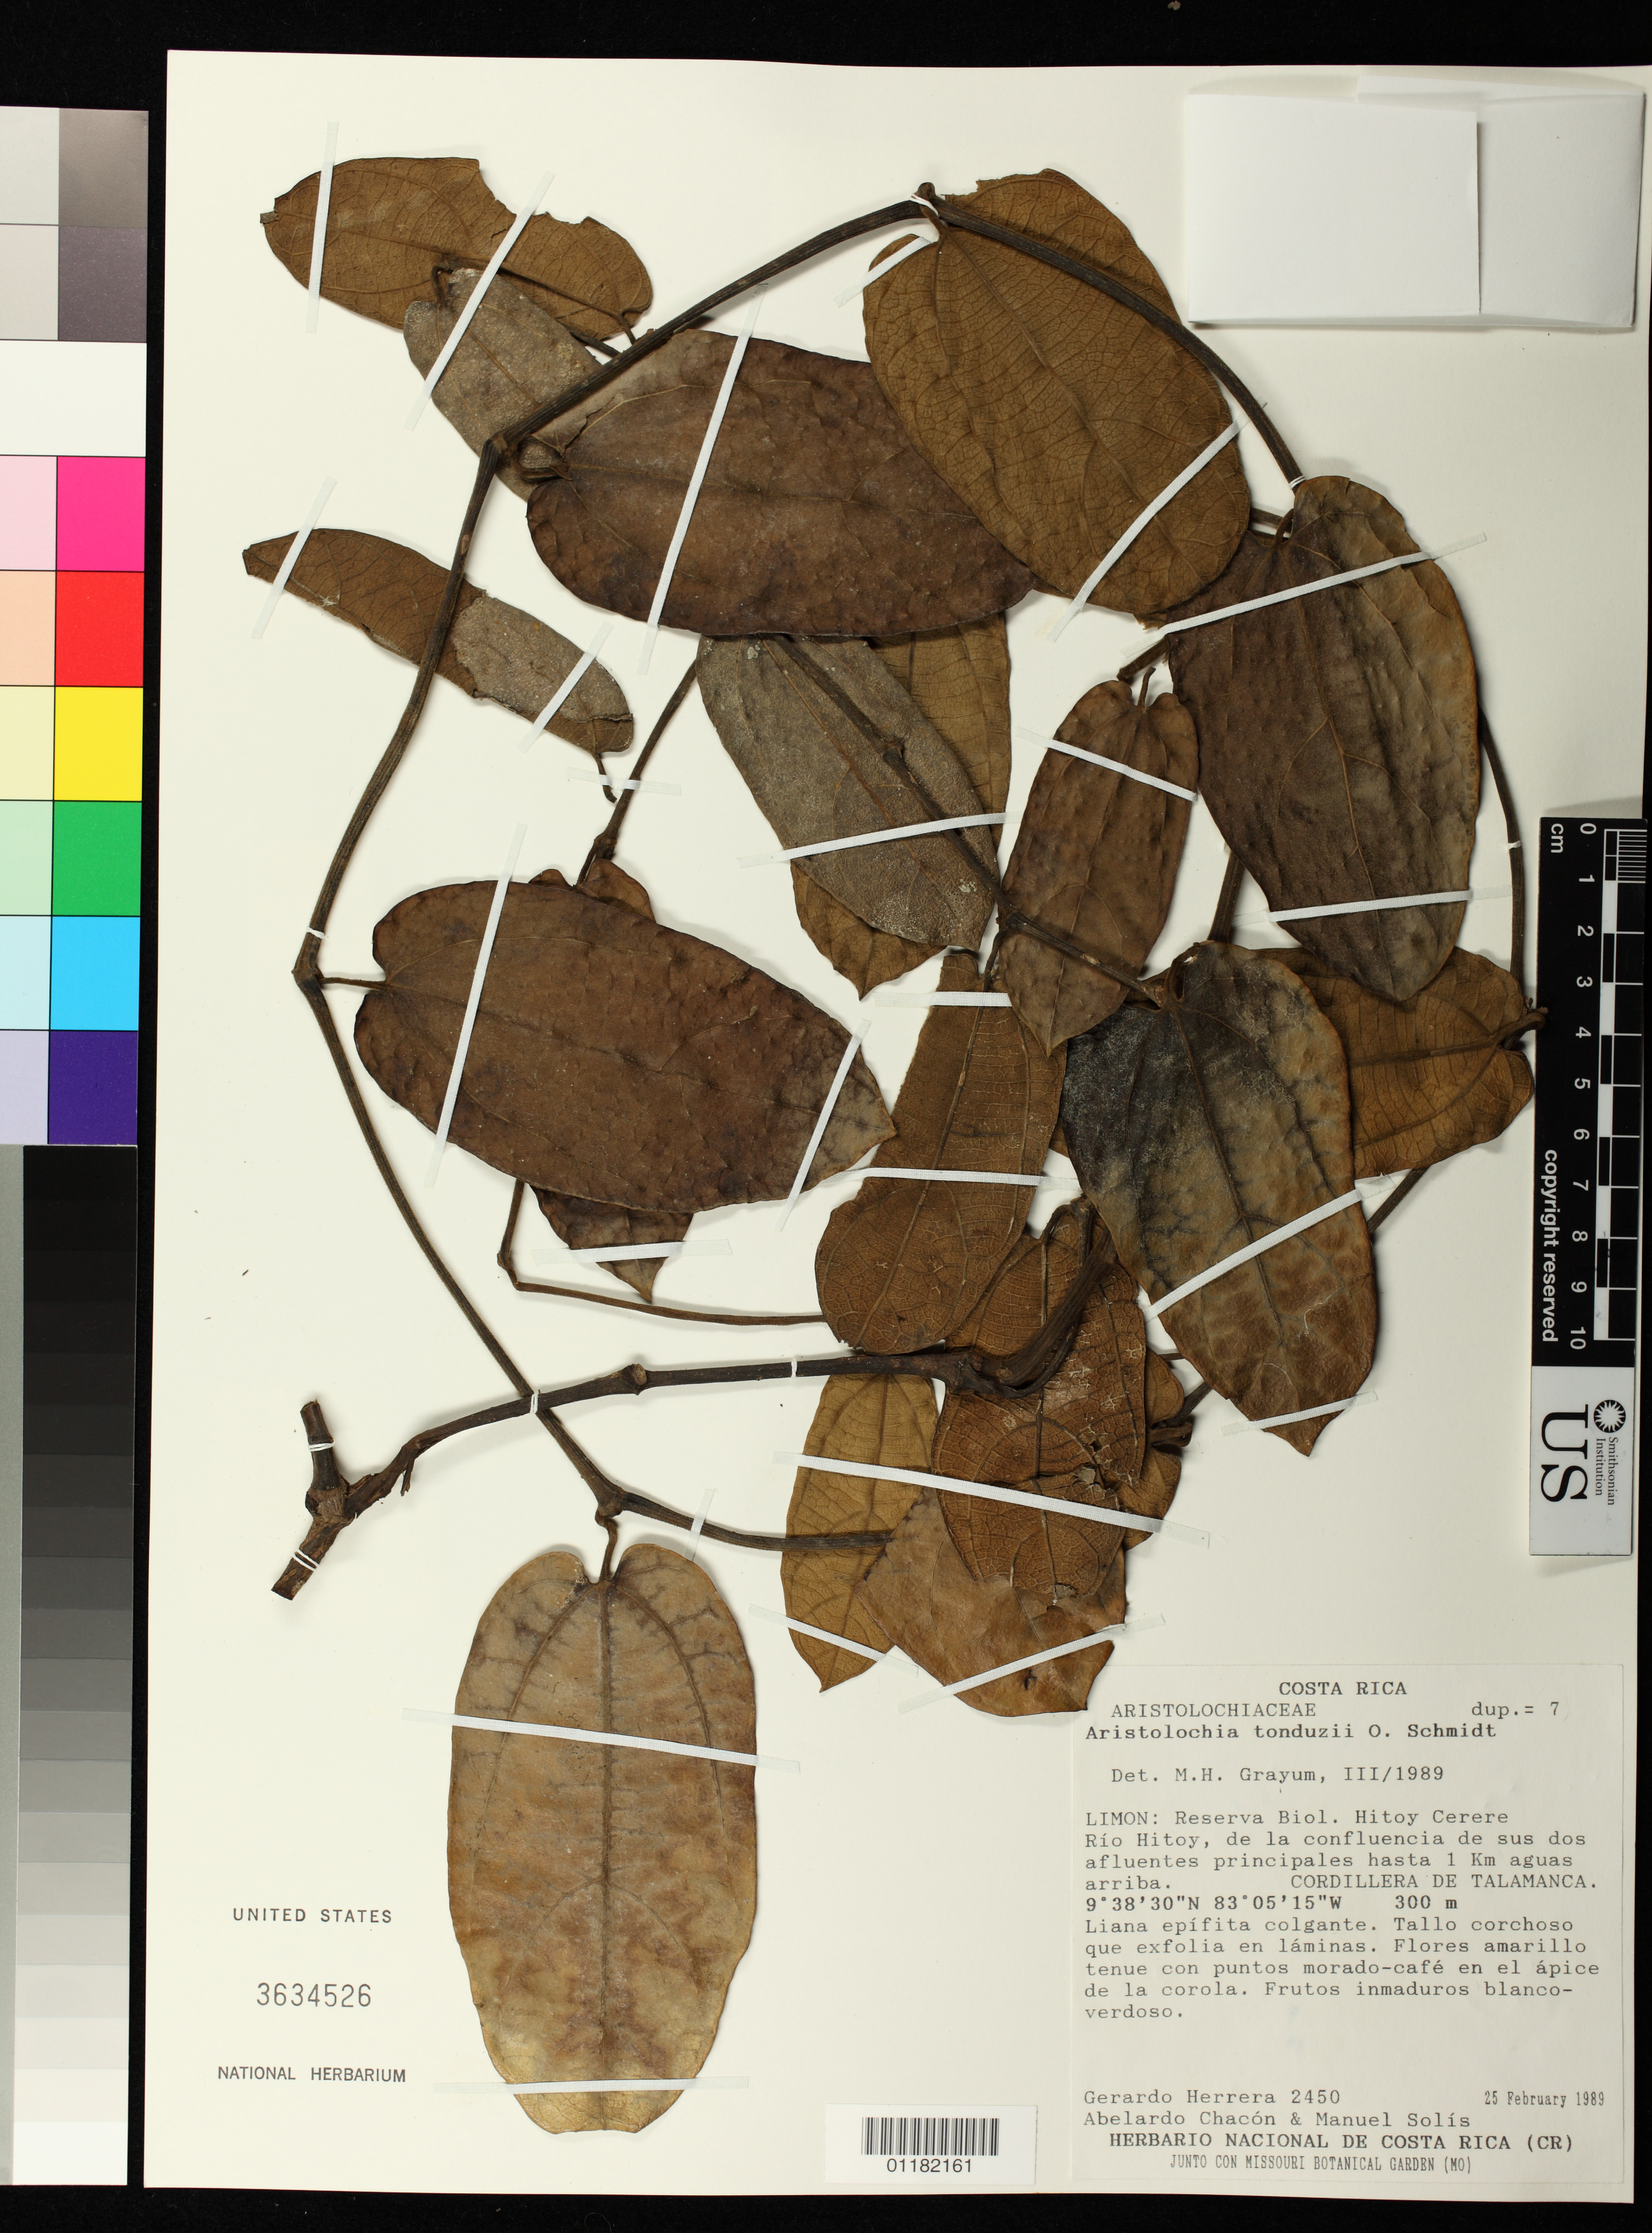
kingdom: Plantae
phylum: Tracheophyta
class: Magnoliopsida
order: Piperales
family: Aristolochiaceae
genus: Aristolochia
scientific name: Aristolochia tonduzii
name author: O.C. Schmidt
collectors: G. Herrera Ch., A. Chacon & M. Solís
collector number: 2450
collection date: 1989-02-25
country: Costa Rica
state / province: Limón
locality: Reserva Biol. Hitoy Cerere Rio Hitoy, de la confluencia de sus dos afluentes principales hasta 1 Km aguas arriba. Cordillera de Talamanca.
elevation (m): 300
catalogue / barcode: US 3634526